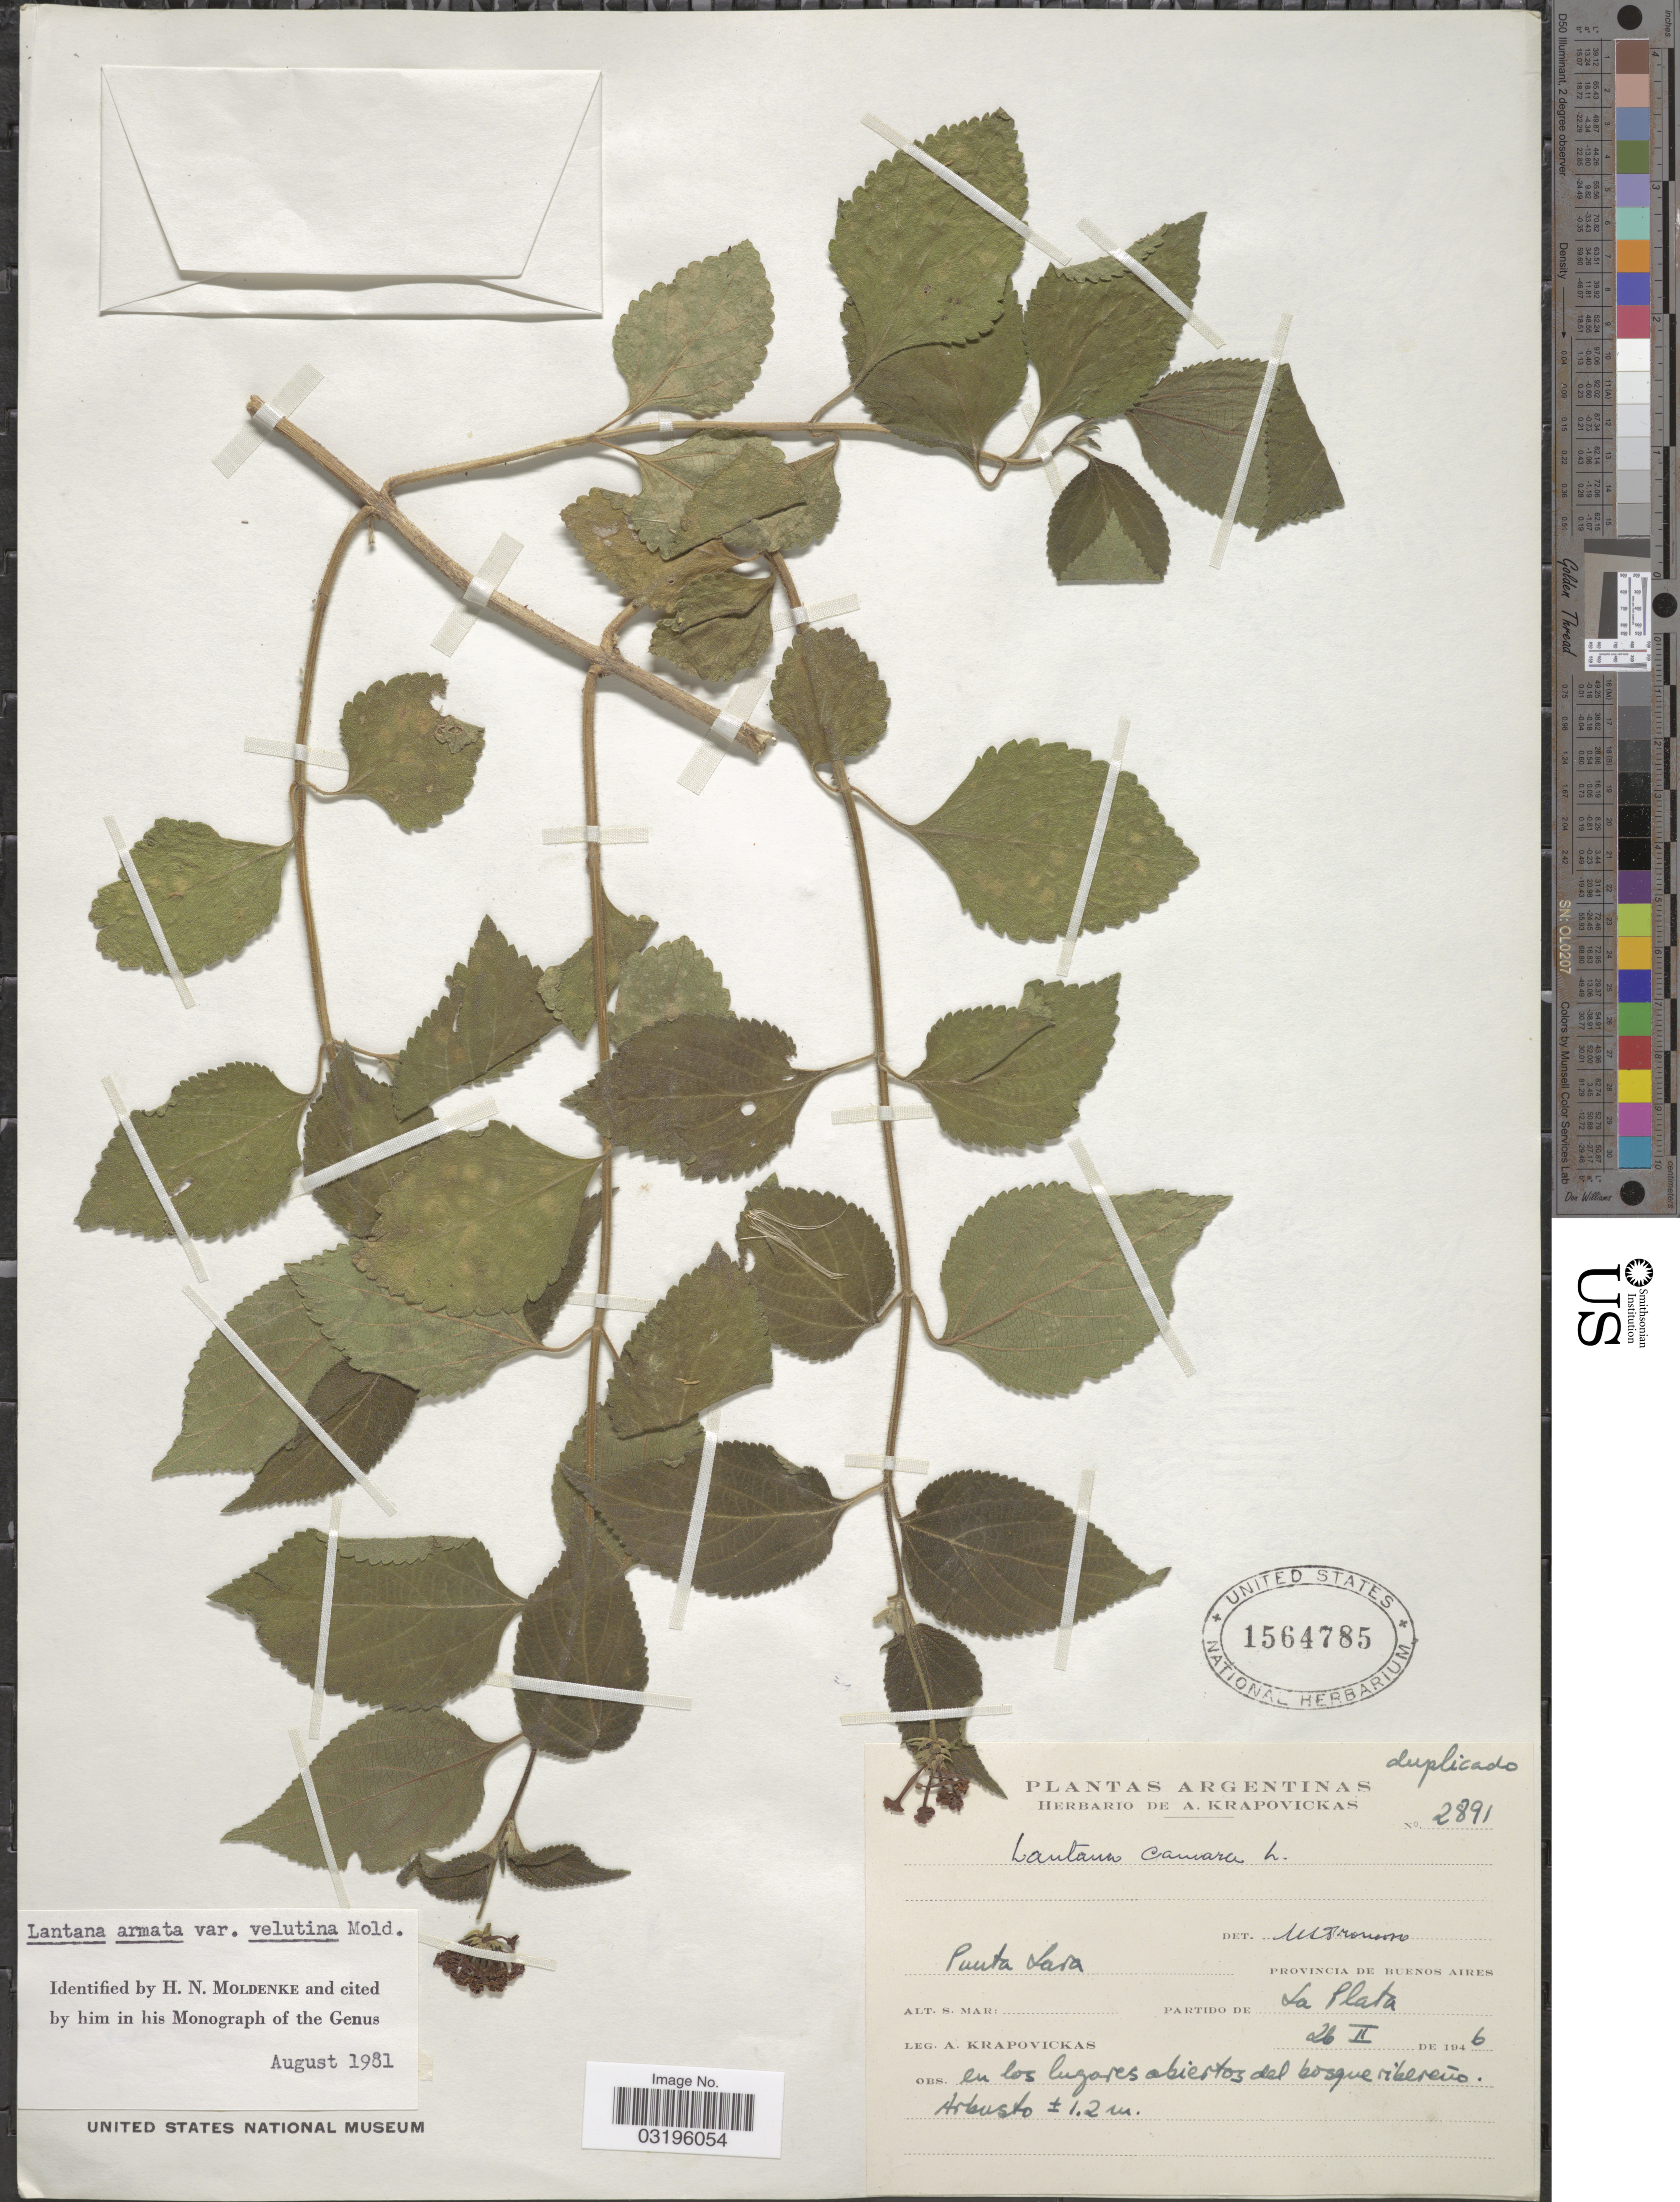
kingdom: Plantae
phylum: Tracheophyta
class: Magnoliopsida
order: Lamiales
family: Verbenaceae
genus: Lantana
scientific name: Lantana armata var. velutina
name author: Moldenke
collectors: A. Krapovickas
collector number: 2891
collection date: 1946-02-26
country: Argentina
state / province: Buenos Aires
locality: Punta Lara. Partido de La Plata.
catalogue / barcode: US 1564785